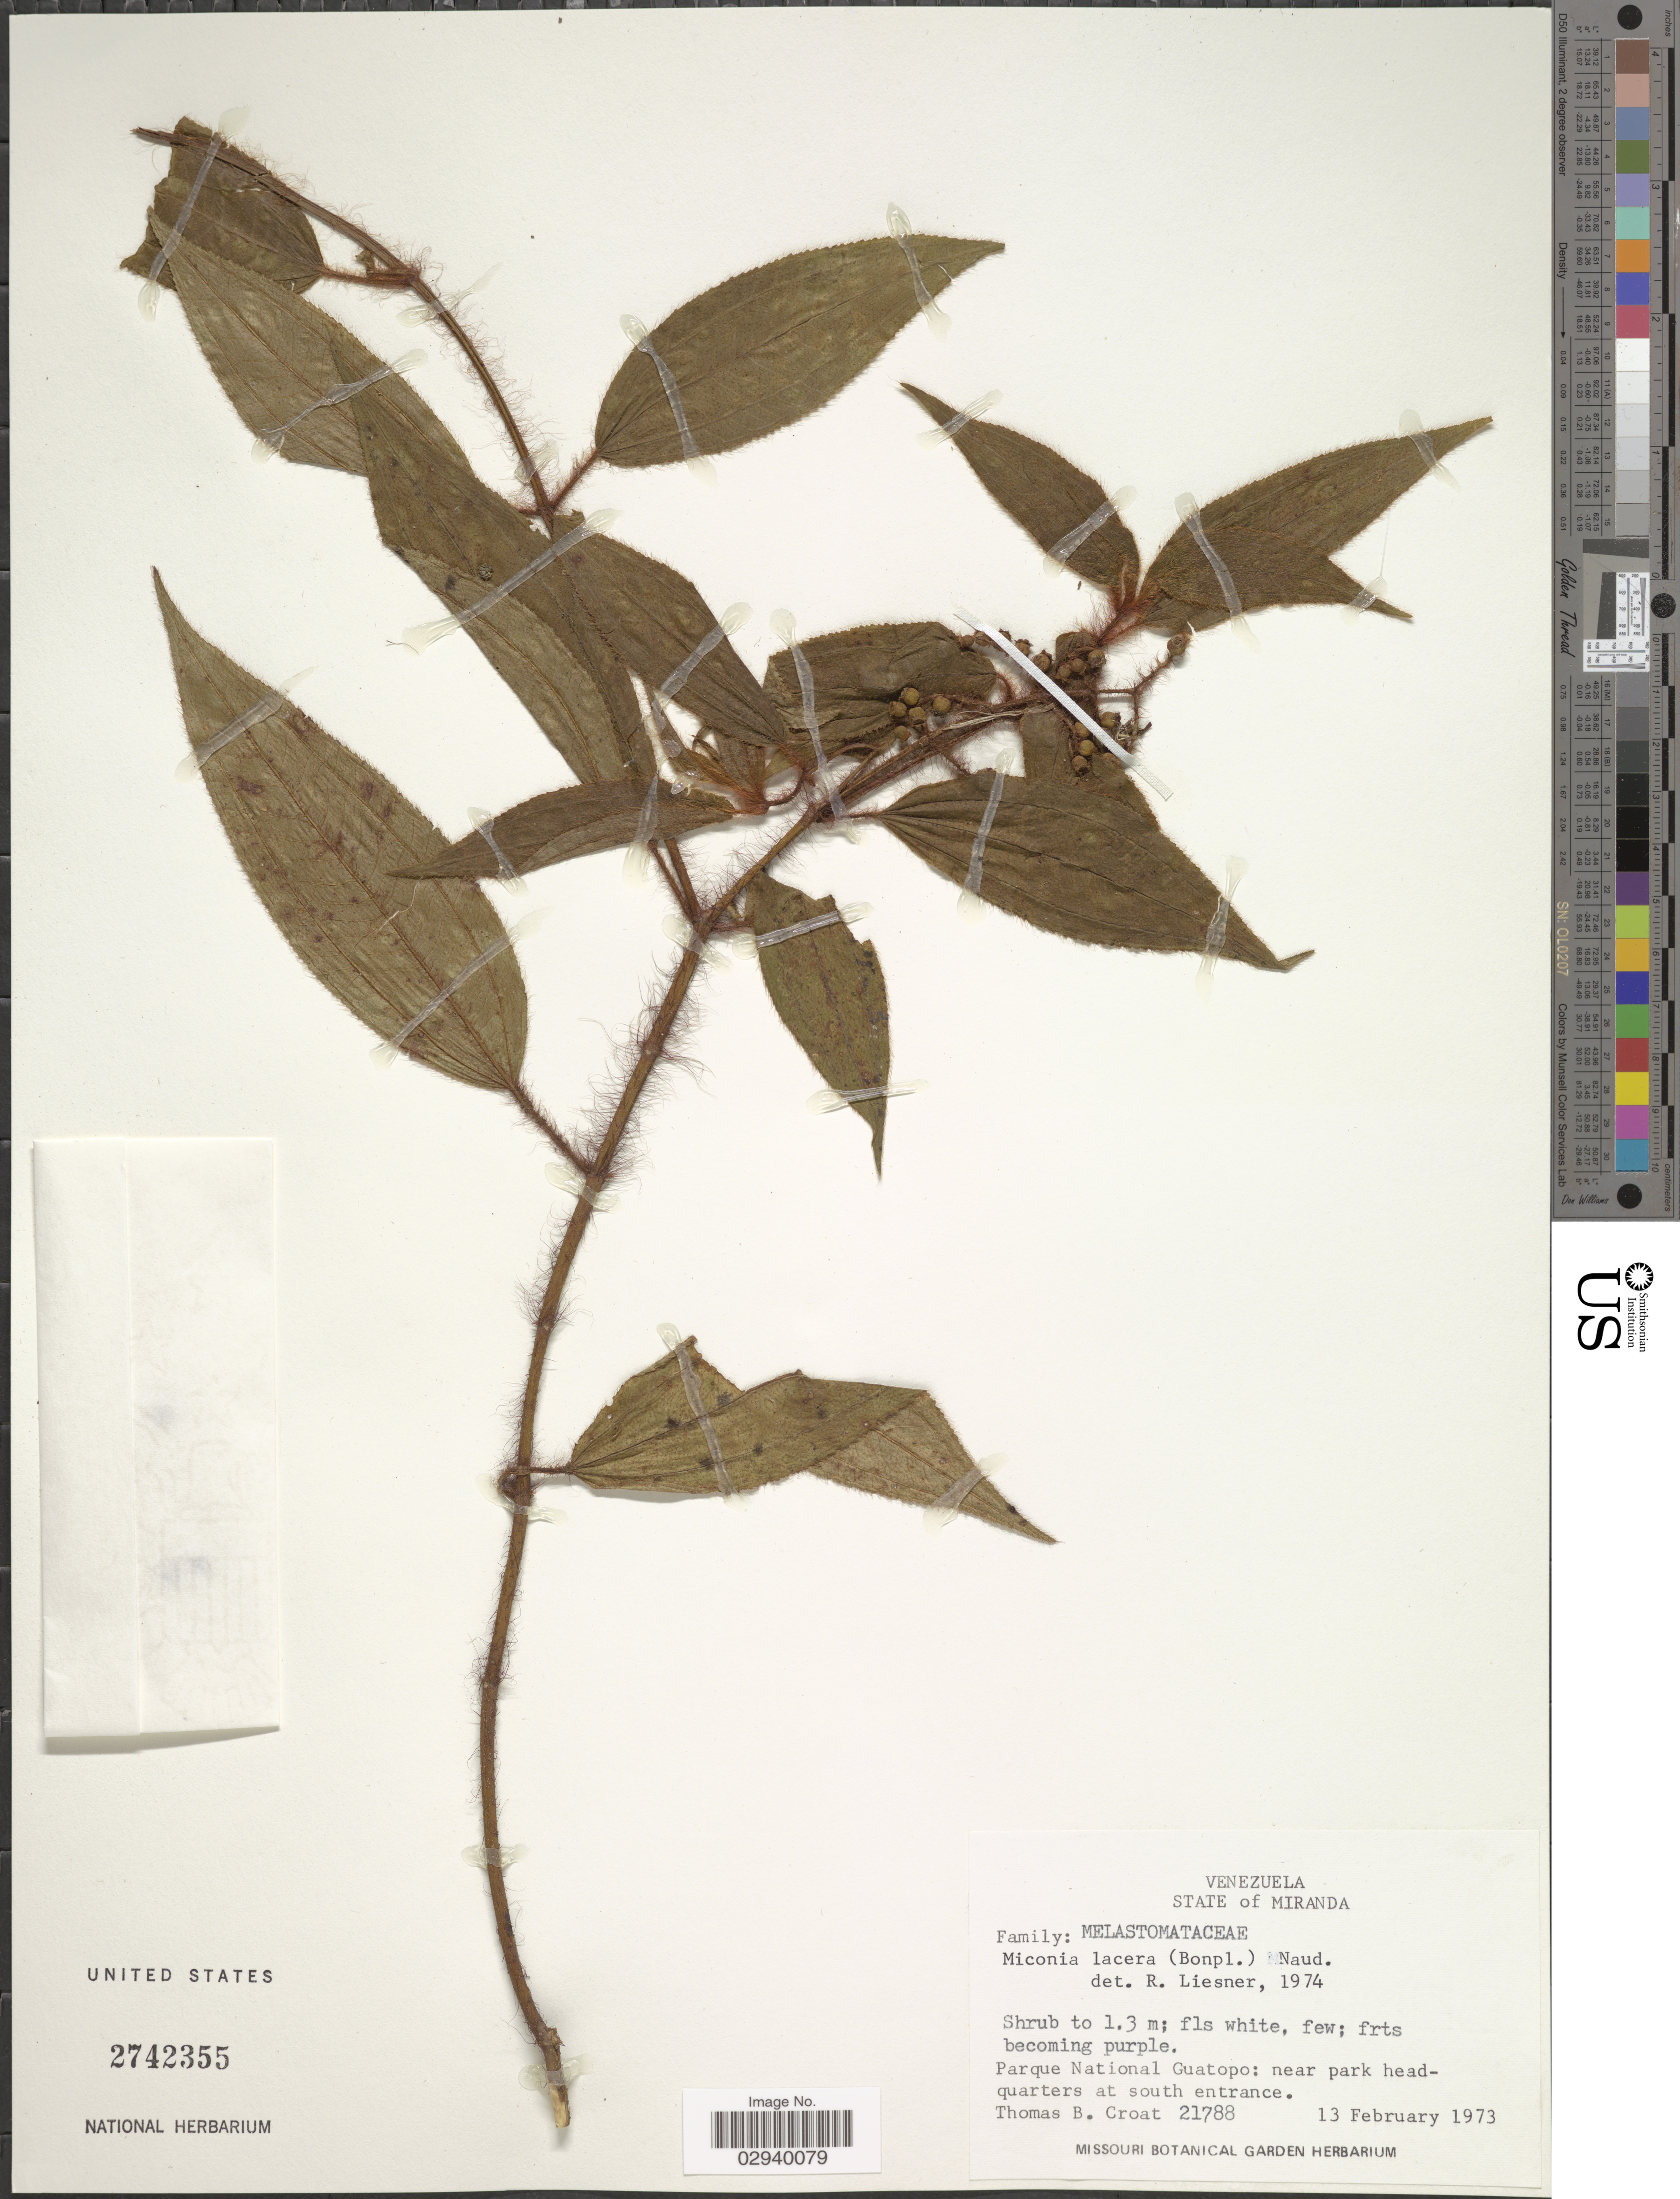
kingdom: Plantae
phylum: Tracheophyta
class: Magnoliopsida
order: Myrtales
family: Melastomataceae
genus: Miconia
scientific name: Miconia lacera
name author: (Bonpl.) Naudin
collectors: T. B. Croat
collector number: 21788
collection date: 1973-02-13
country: Venezuela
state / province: Miranda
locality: Parque National Guatopo; near park headquarters at south entrance.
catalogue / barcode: US 2742355